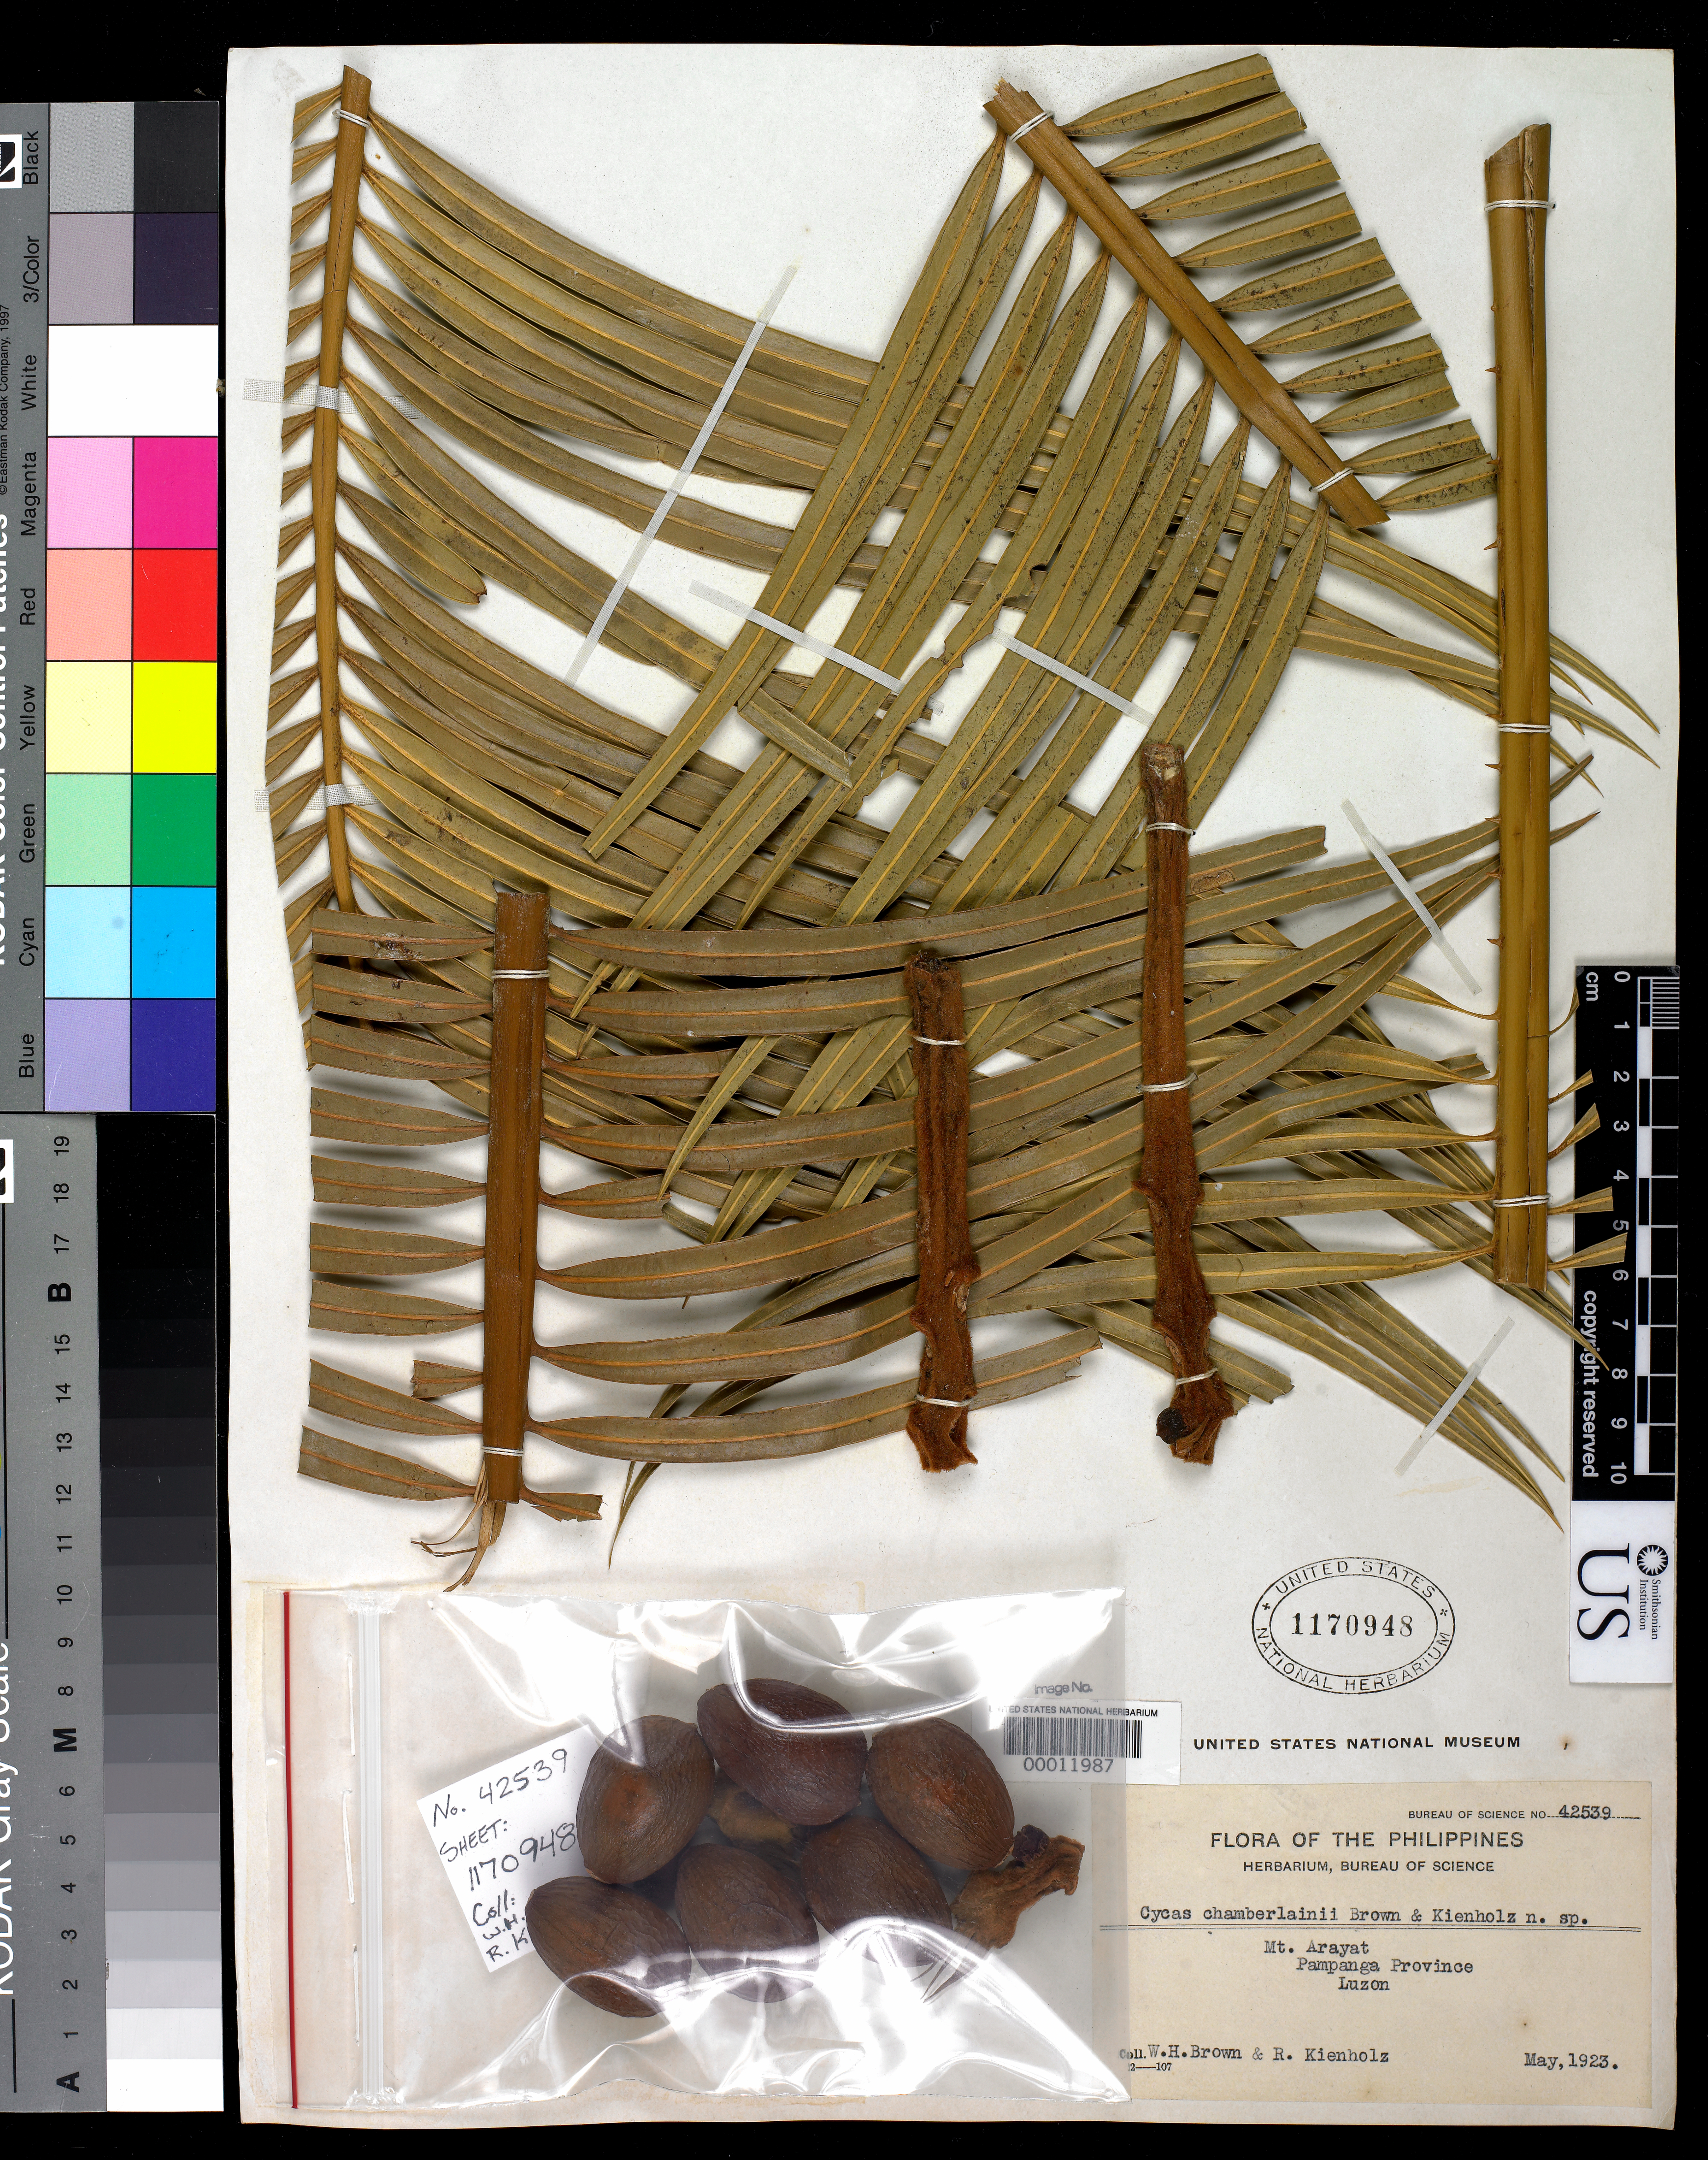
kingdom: Plantae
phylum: Tracheophyta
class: Cycadopsida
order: Cycadales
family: Cycadaceae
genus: Cycas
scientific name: Cycas chamberlainii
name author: W.H. Br. & Kienholz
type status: Isotype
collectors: W. H. Brown & R. Kienholz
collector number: Bur. Sci. 42539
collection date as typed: May 1923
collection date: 1923-05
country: Philippines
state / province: Central Luzon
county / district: Pampanga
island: Luzon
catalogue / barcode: US 1170948